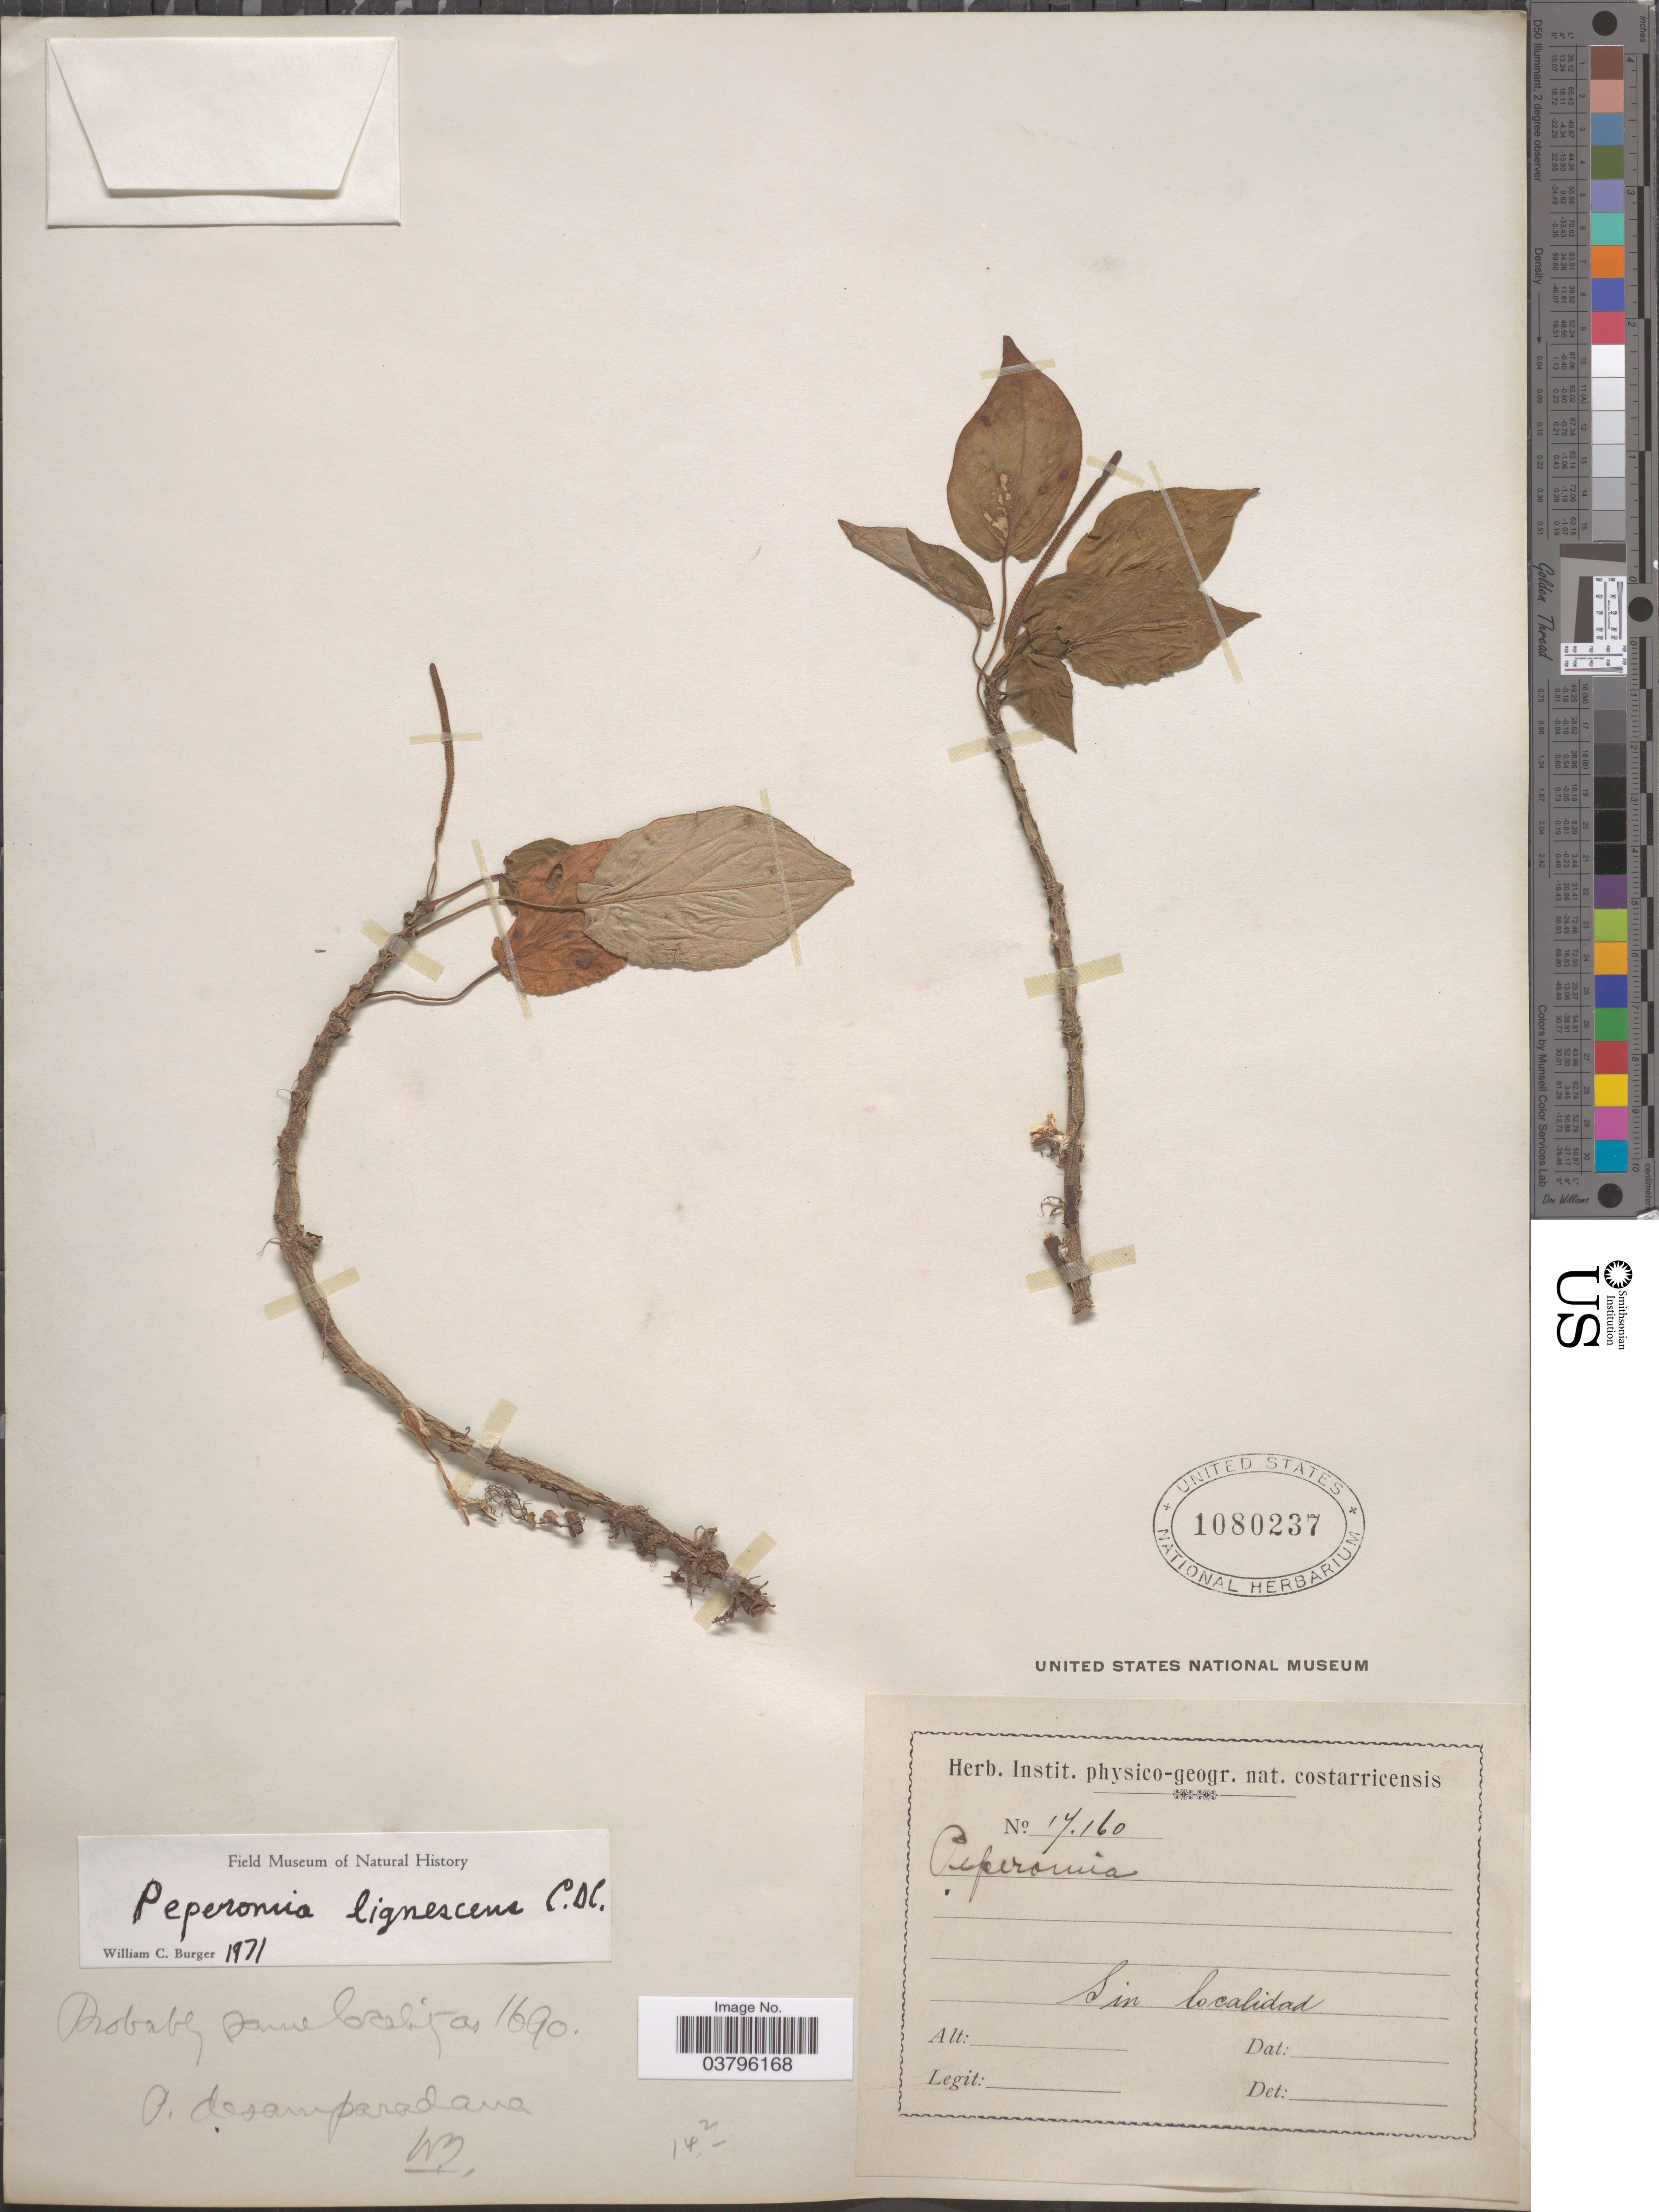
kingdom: Plantae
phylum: Tracheophyta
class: Magnoliopsida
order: Piperales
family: Piperaceae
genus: Peperomia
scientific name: Peperomia lignescens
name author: C. DC.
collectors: ex herb. Instit. physico-geogr. nat. costarricensis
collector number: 17160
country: Costa Rica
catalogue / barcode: US 1080237